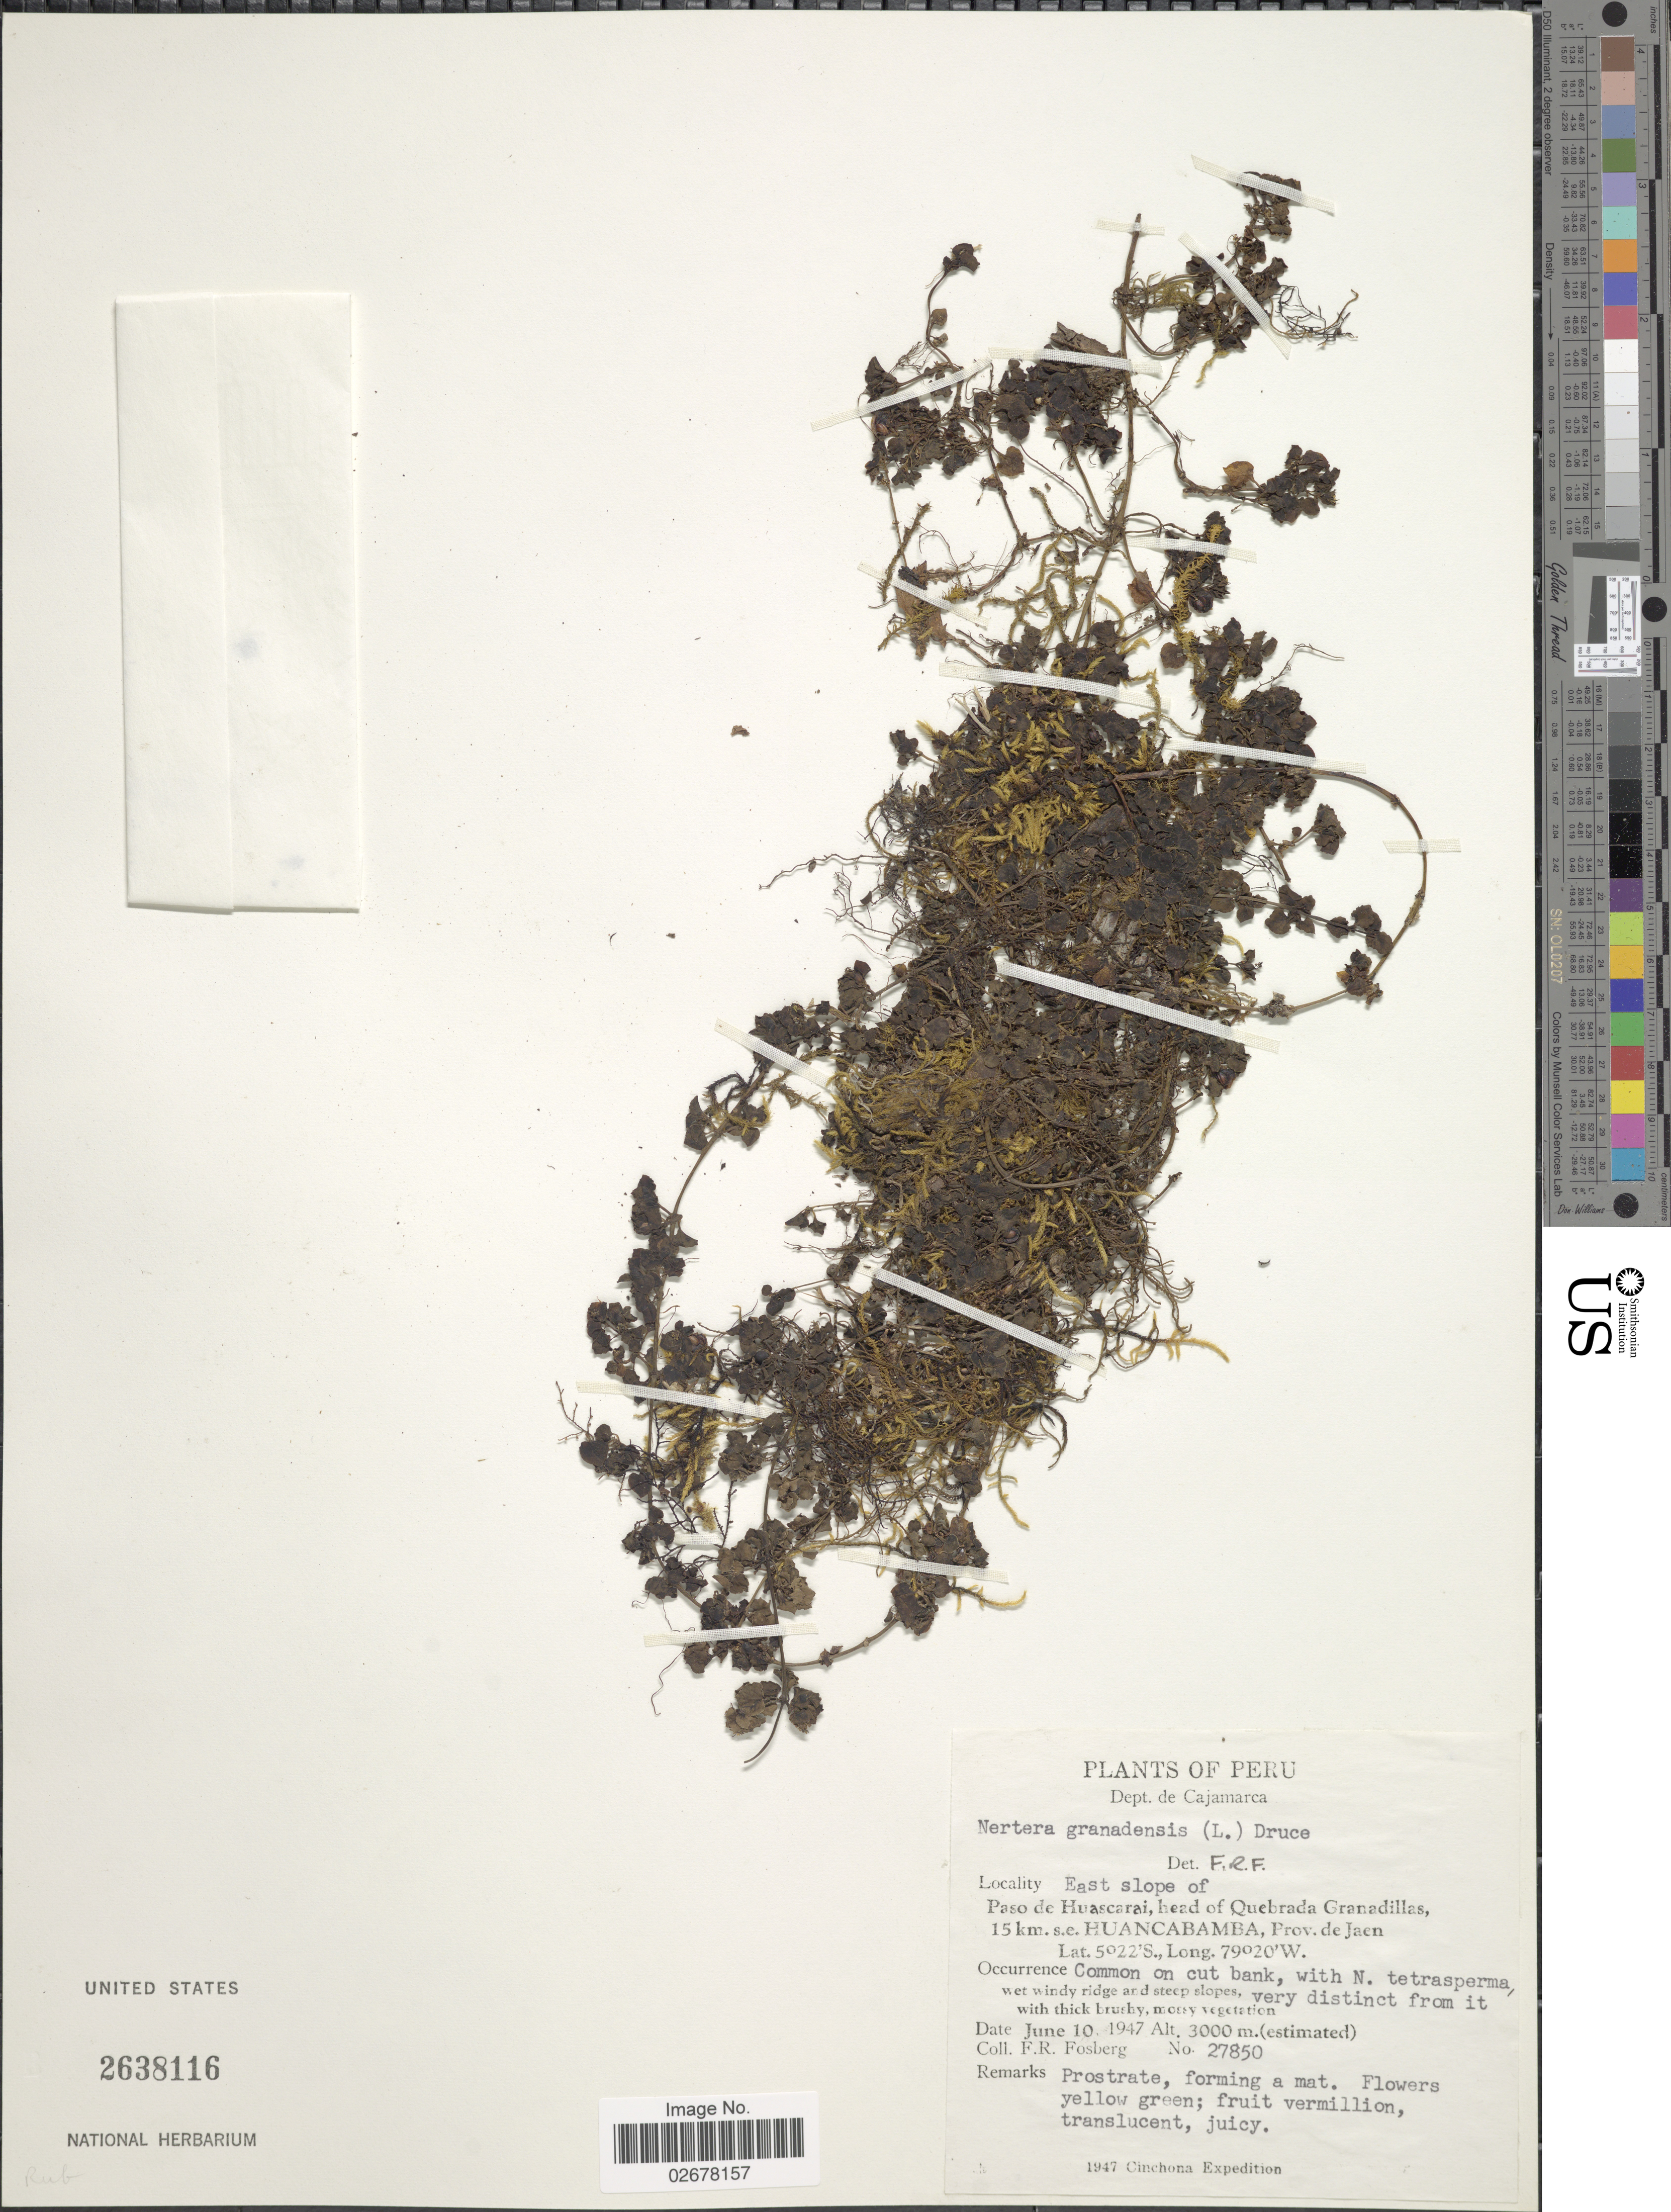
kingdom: Plantae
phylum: Tracheophyta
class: Magnoliopsida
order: Gentianales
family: Rubiaceae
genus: Nertera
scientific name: Nertera depressa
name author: Banks & Sol. ex Gaertn.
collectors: F. R. Fosberg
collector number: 27850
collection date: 1947-06-10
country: Peru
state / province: Cajamarca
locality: Dept. de Cajamarca, East slope of Paso de Huascarai, head of Quebrada Granadillas, 15 km s.e. Huancabamba, Prov. de Jaen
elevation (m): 3000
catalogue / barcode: US 2638116